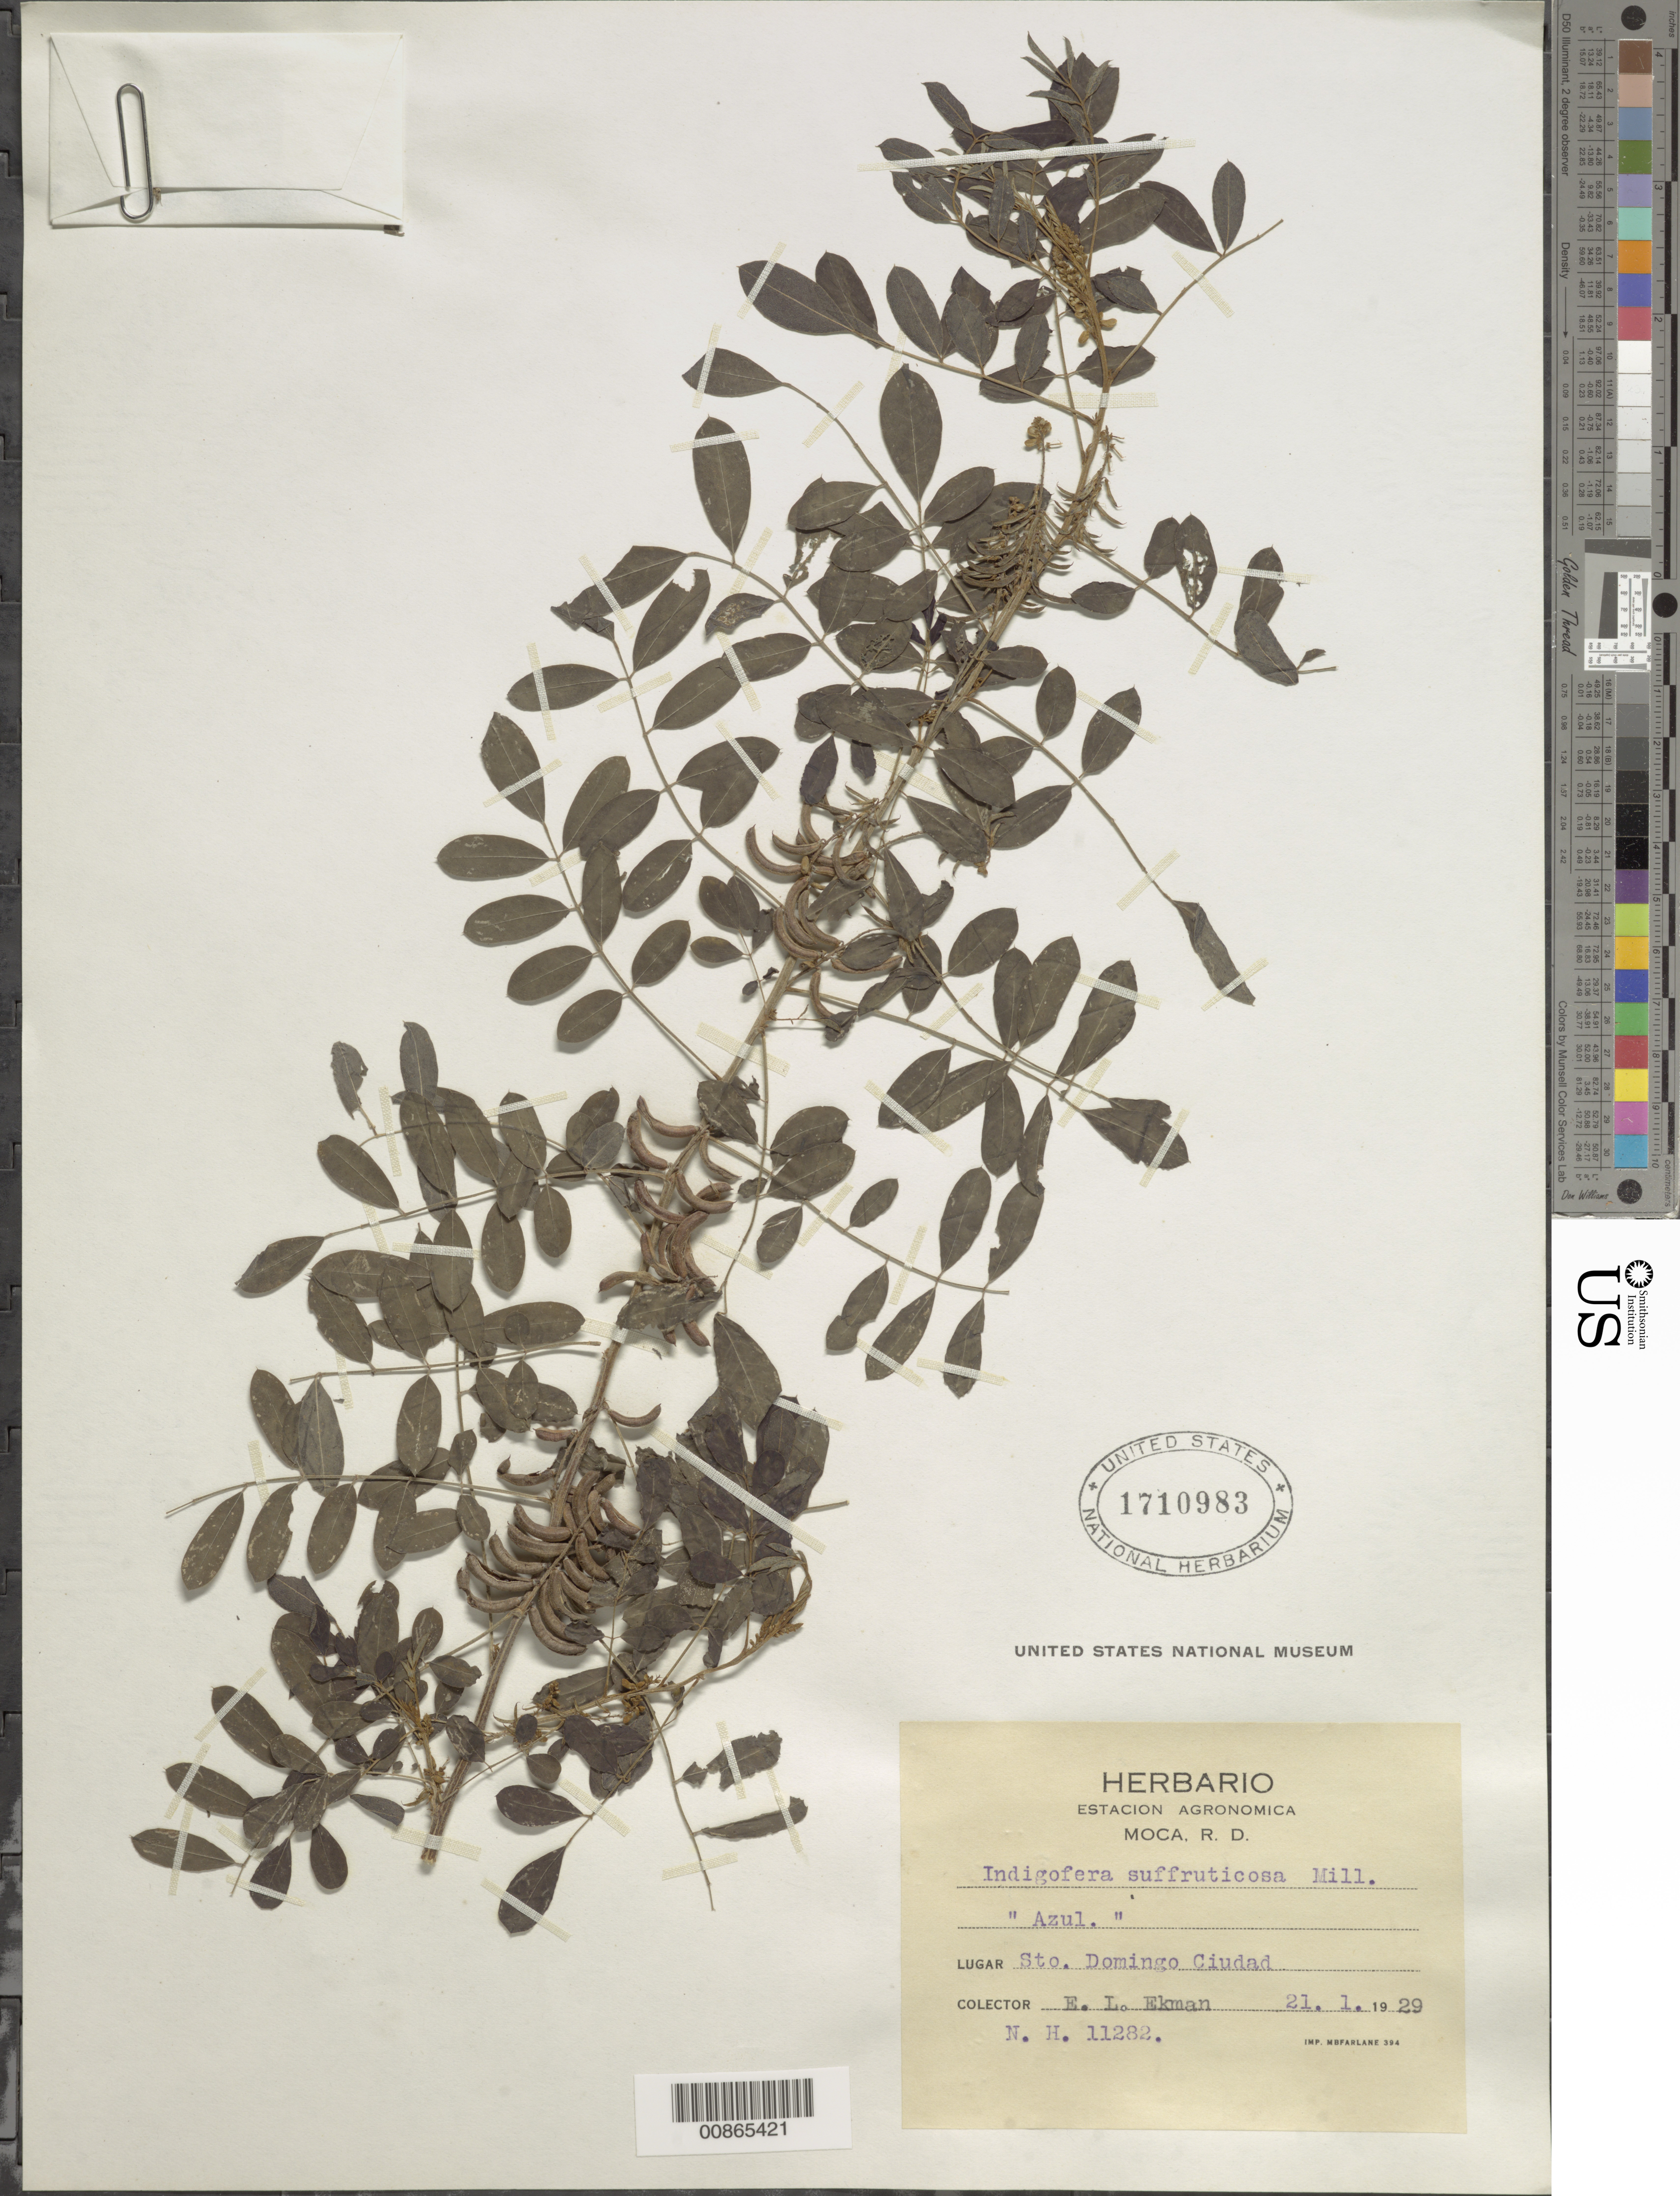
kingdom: Plantae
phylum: Tracheophyta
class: Magnoliopsida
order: Fabales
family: Fabaceae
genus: Indigofera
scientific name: Indigofera suffruticosa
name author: Mill.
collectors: E. L. Ekman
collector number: H 11282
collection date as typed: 21 Jan 1929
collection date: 1929-01-21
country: Dominican Republic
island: Hispaniola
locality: Sto. Domingo Ciudad.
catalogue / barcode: US 1710983